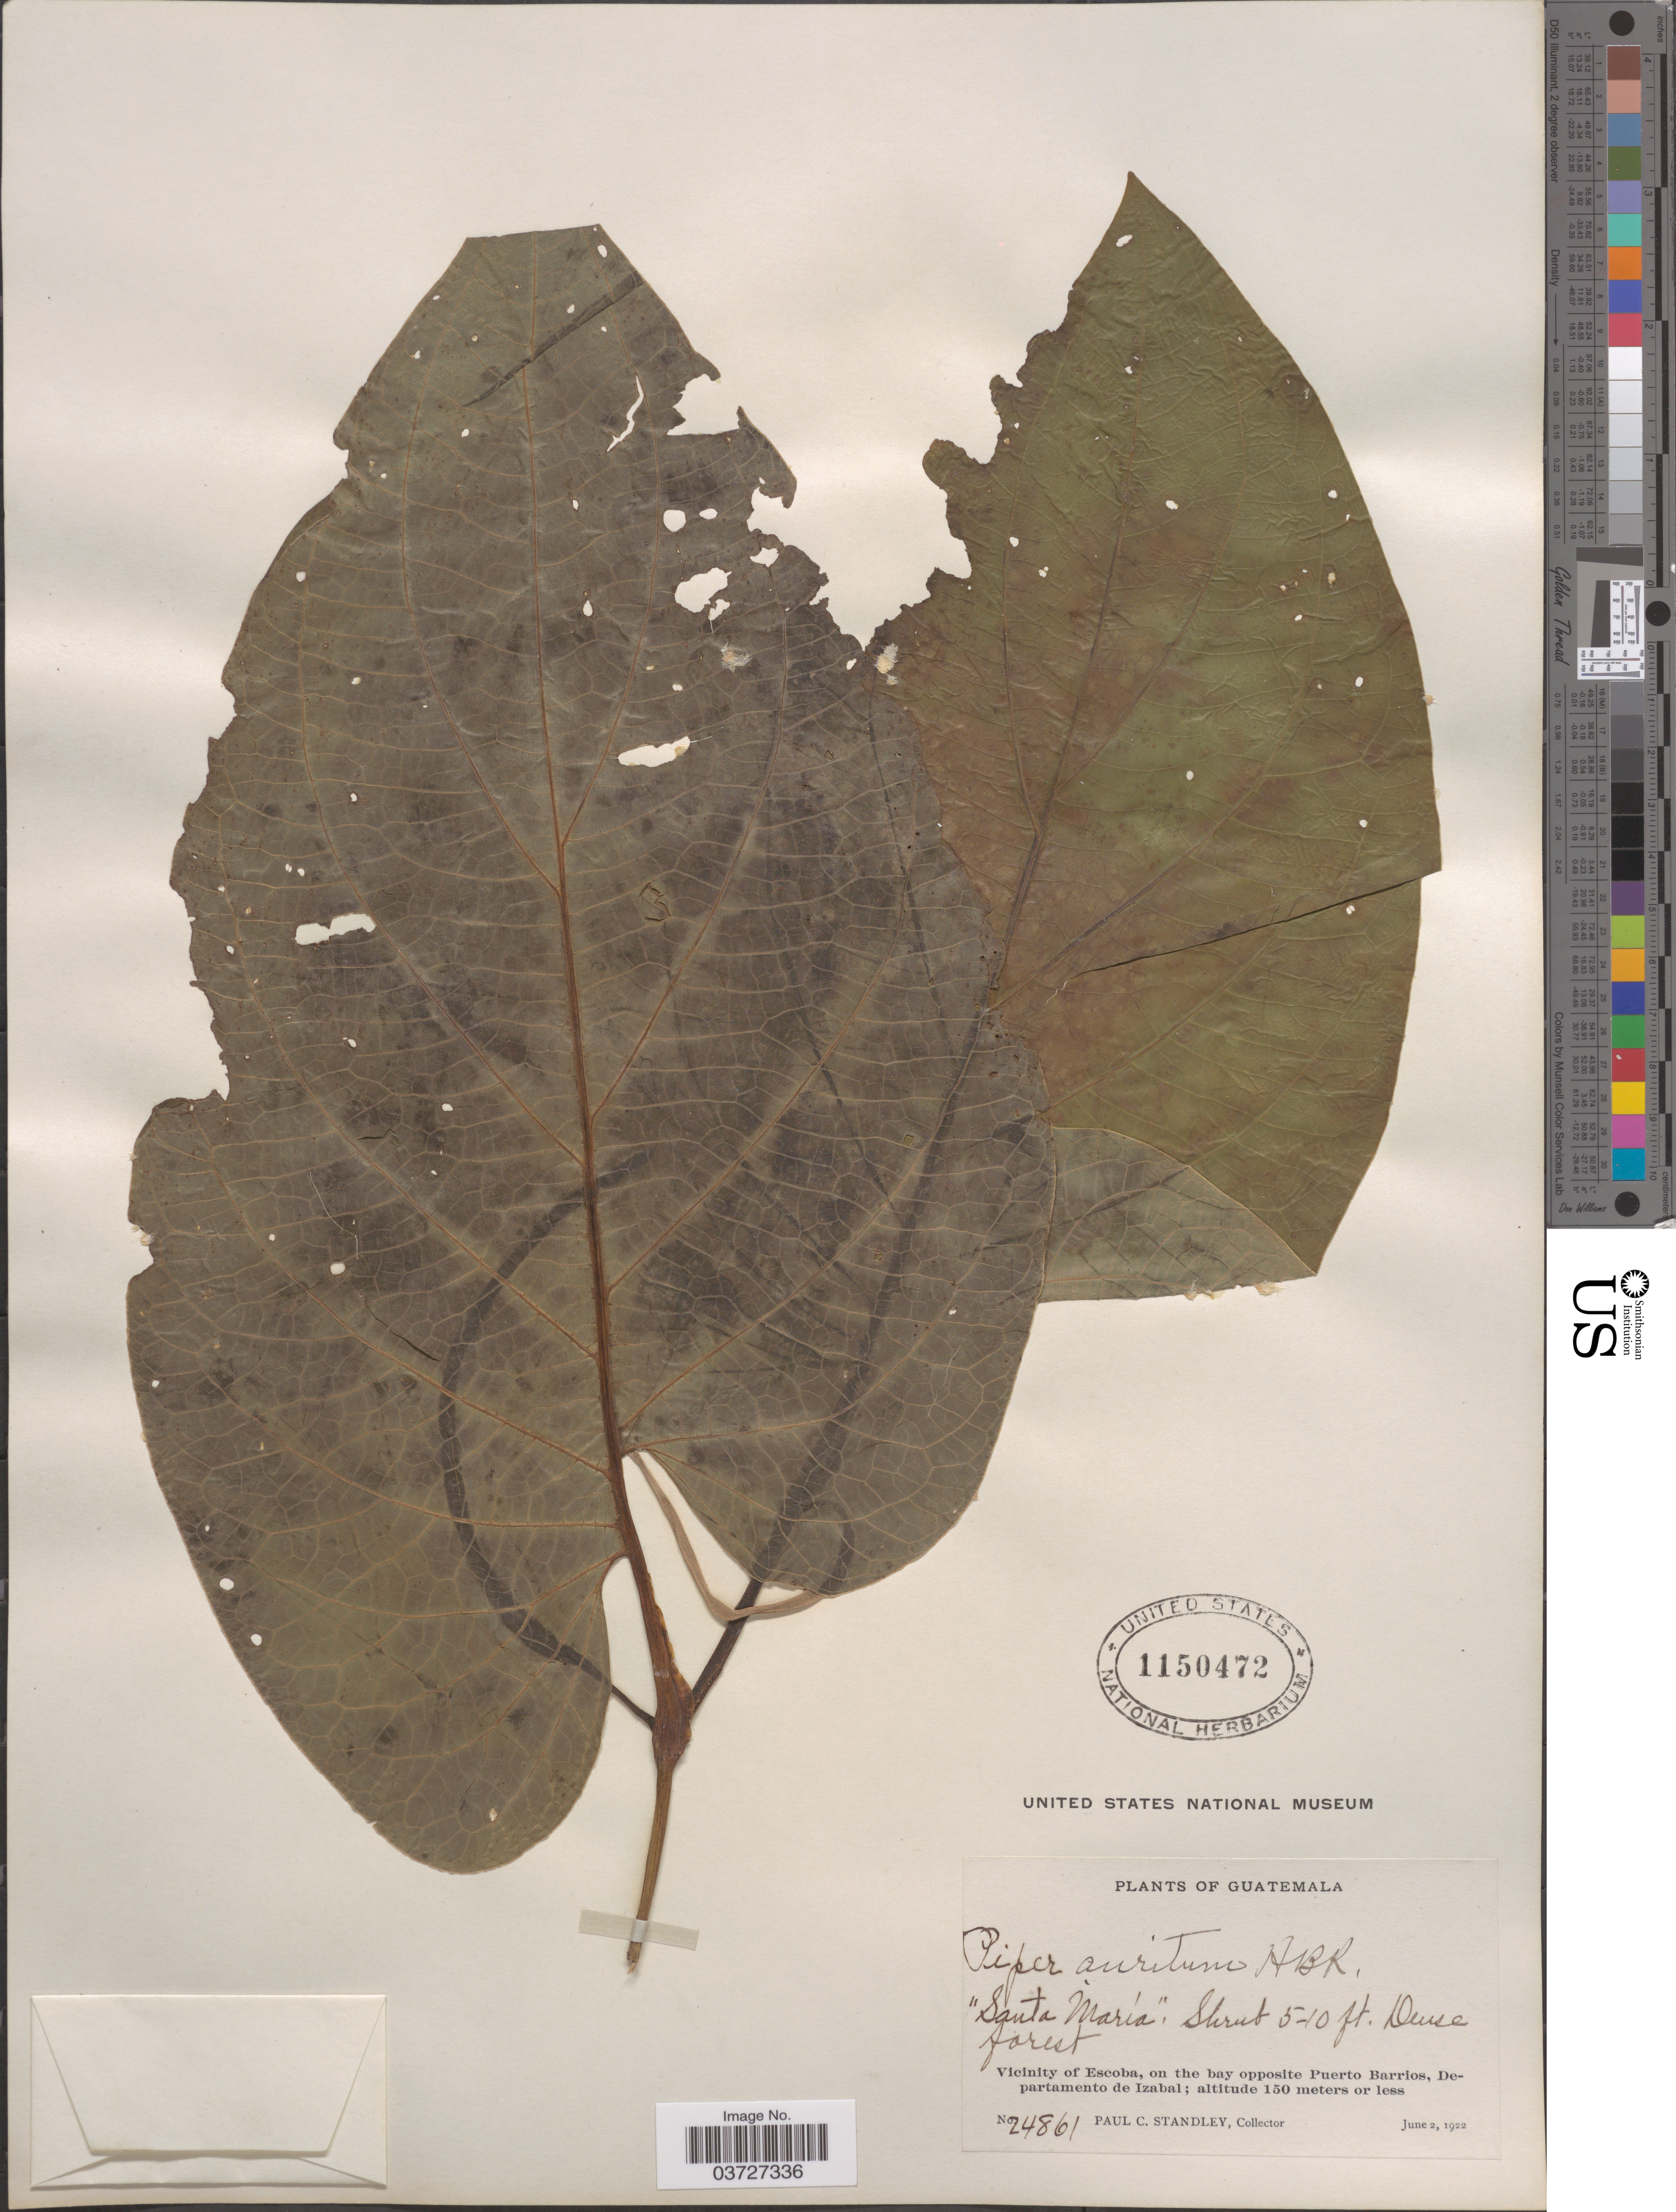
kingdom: Plantae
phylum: Tracheophyta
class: Magnoliopsida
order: Piperales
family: Piperaceae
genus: Piper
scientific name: Piper auritum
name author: Kunth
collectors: P. C. Standley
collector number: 24861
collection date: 1922-06-02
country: Guatemala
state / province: Izabal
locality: Santa María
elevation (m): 150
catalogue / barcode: US 1150472